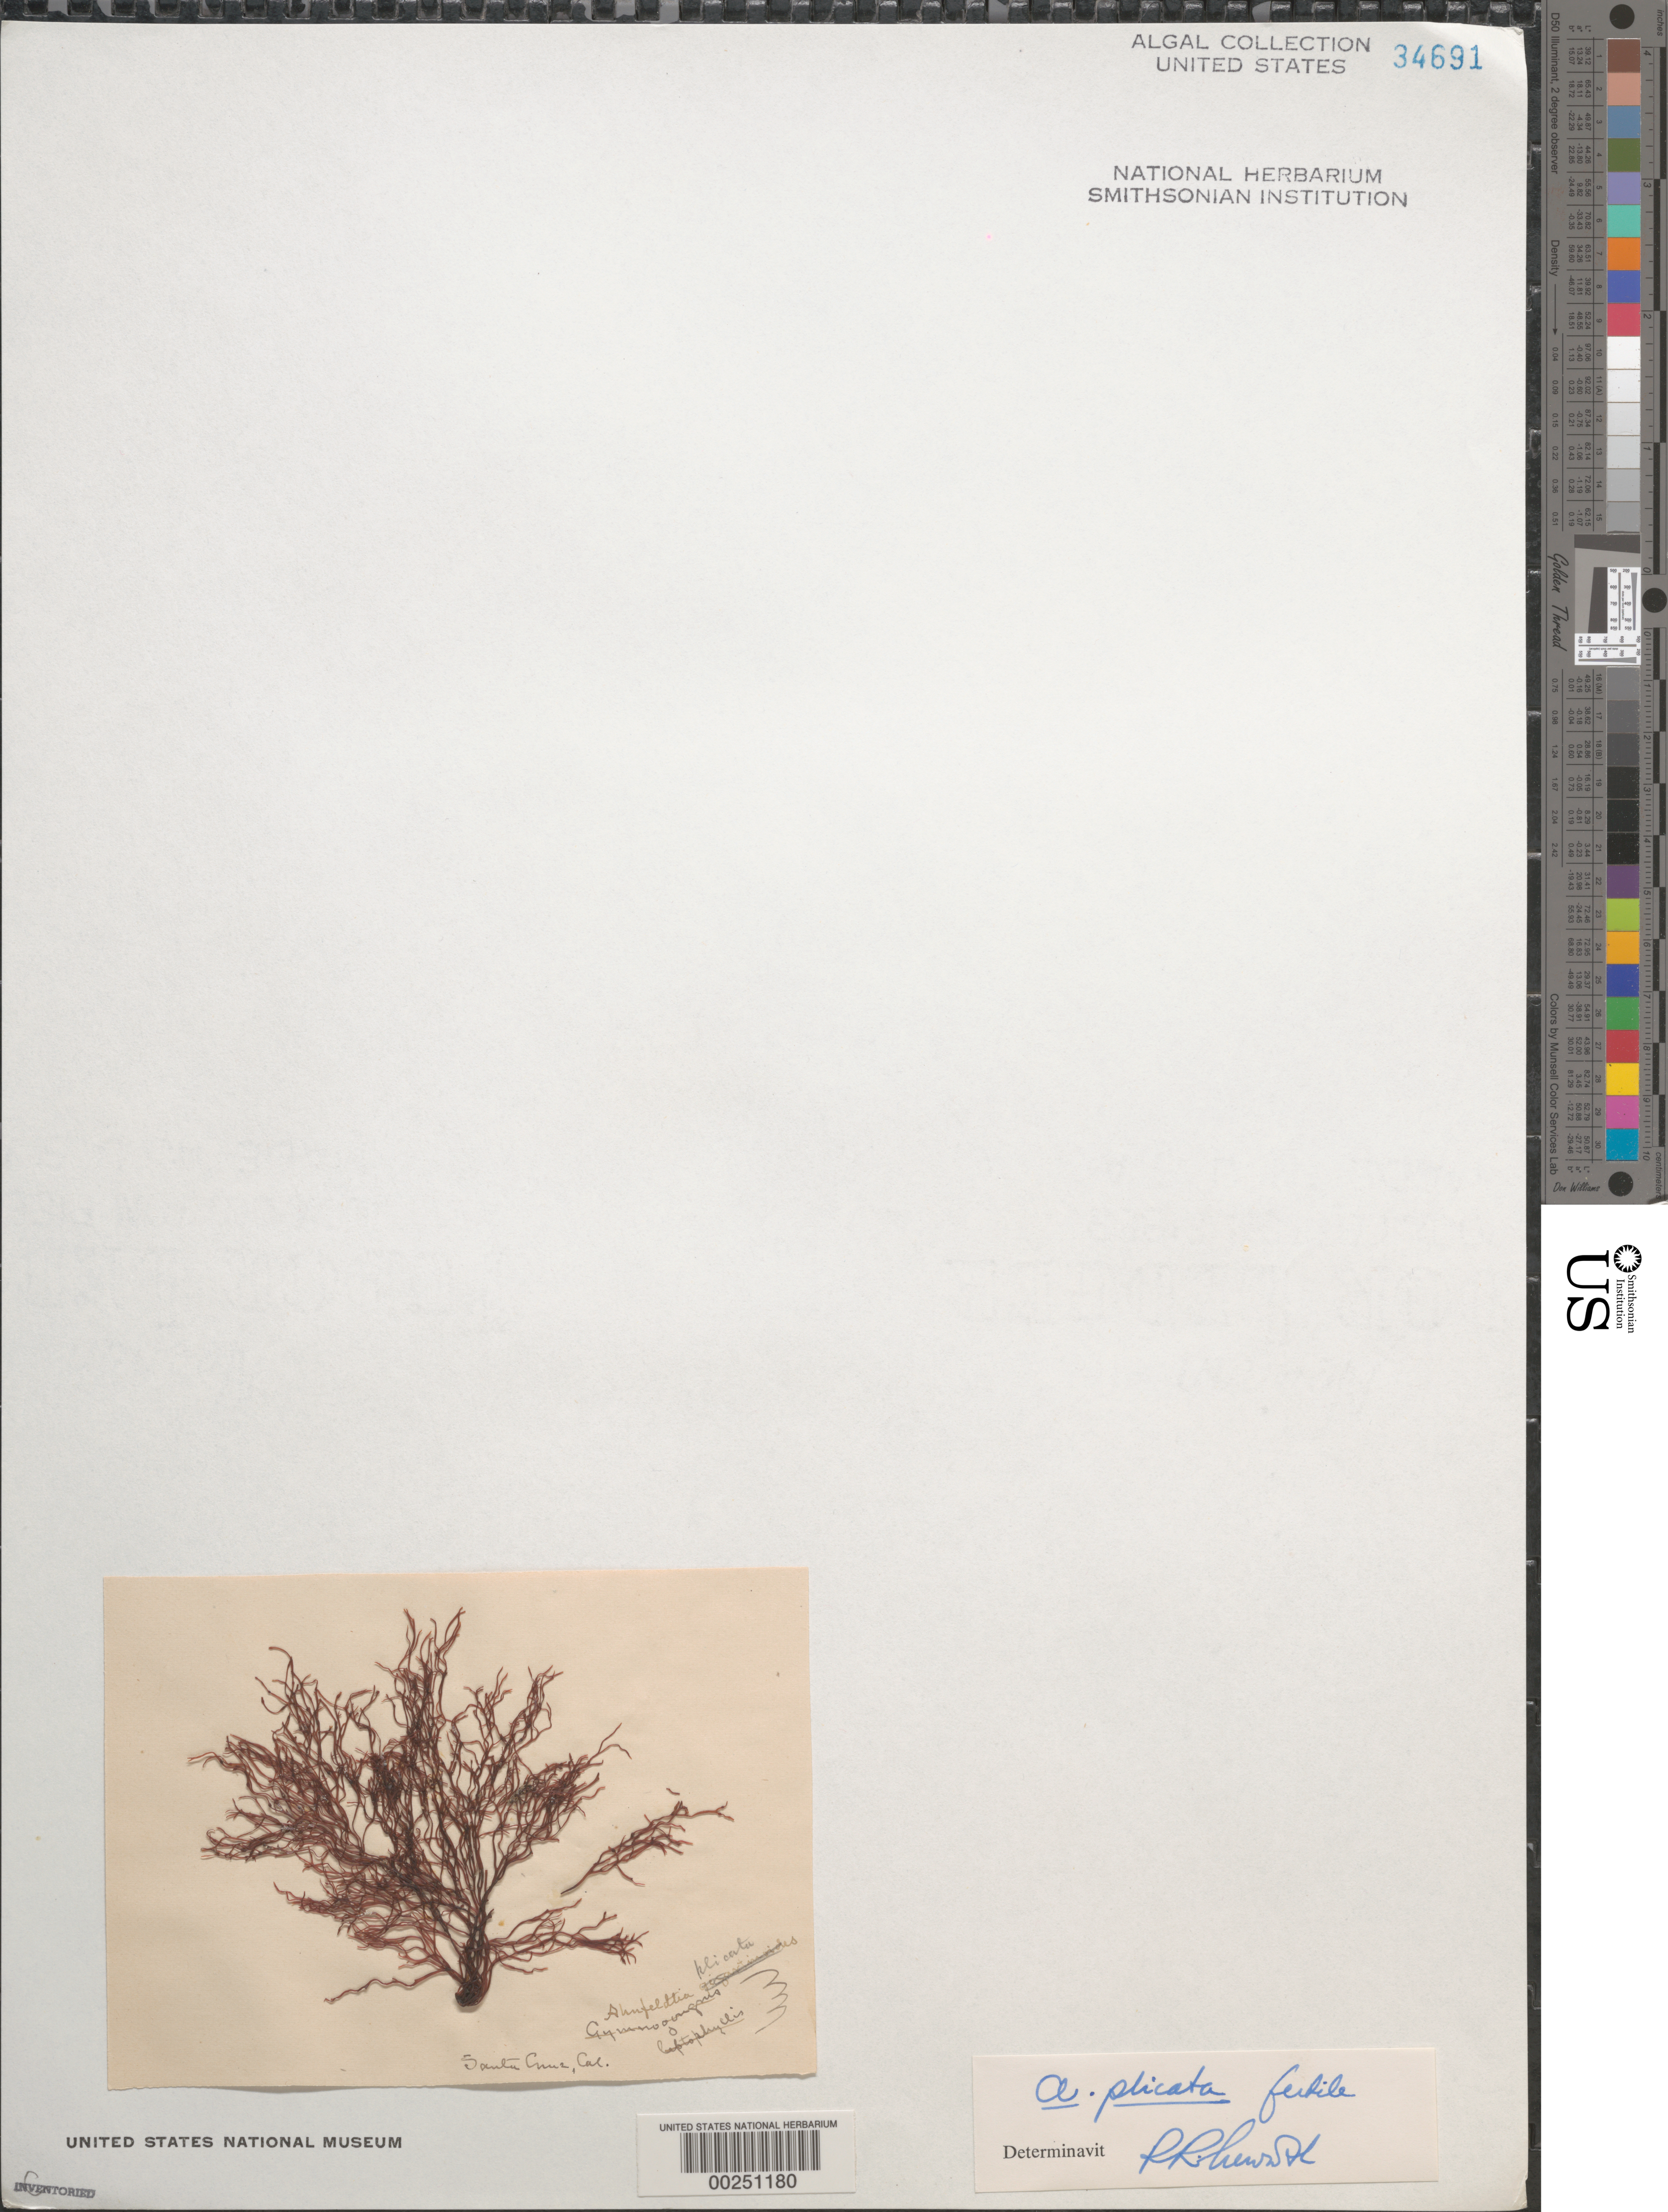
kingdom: Plantae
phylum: Rhodophyta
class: Florideophyceae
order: Ahnfeltiales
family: Ahnfeltiaceae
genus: Ahnfeltia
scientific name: Ahnfeltia plicata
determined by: Newroth, P. R.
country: United States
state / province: California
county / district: Santa Cruz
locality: Santa Cruz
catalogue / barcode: US 34691